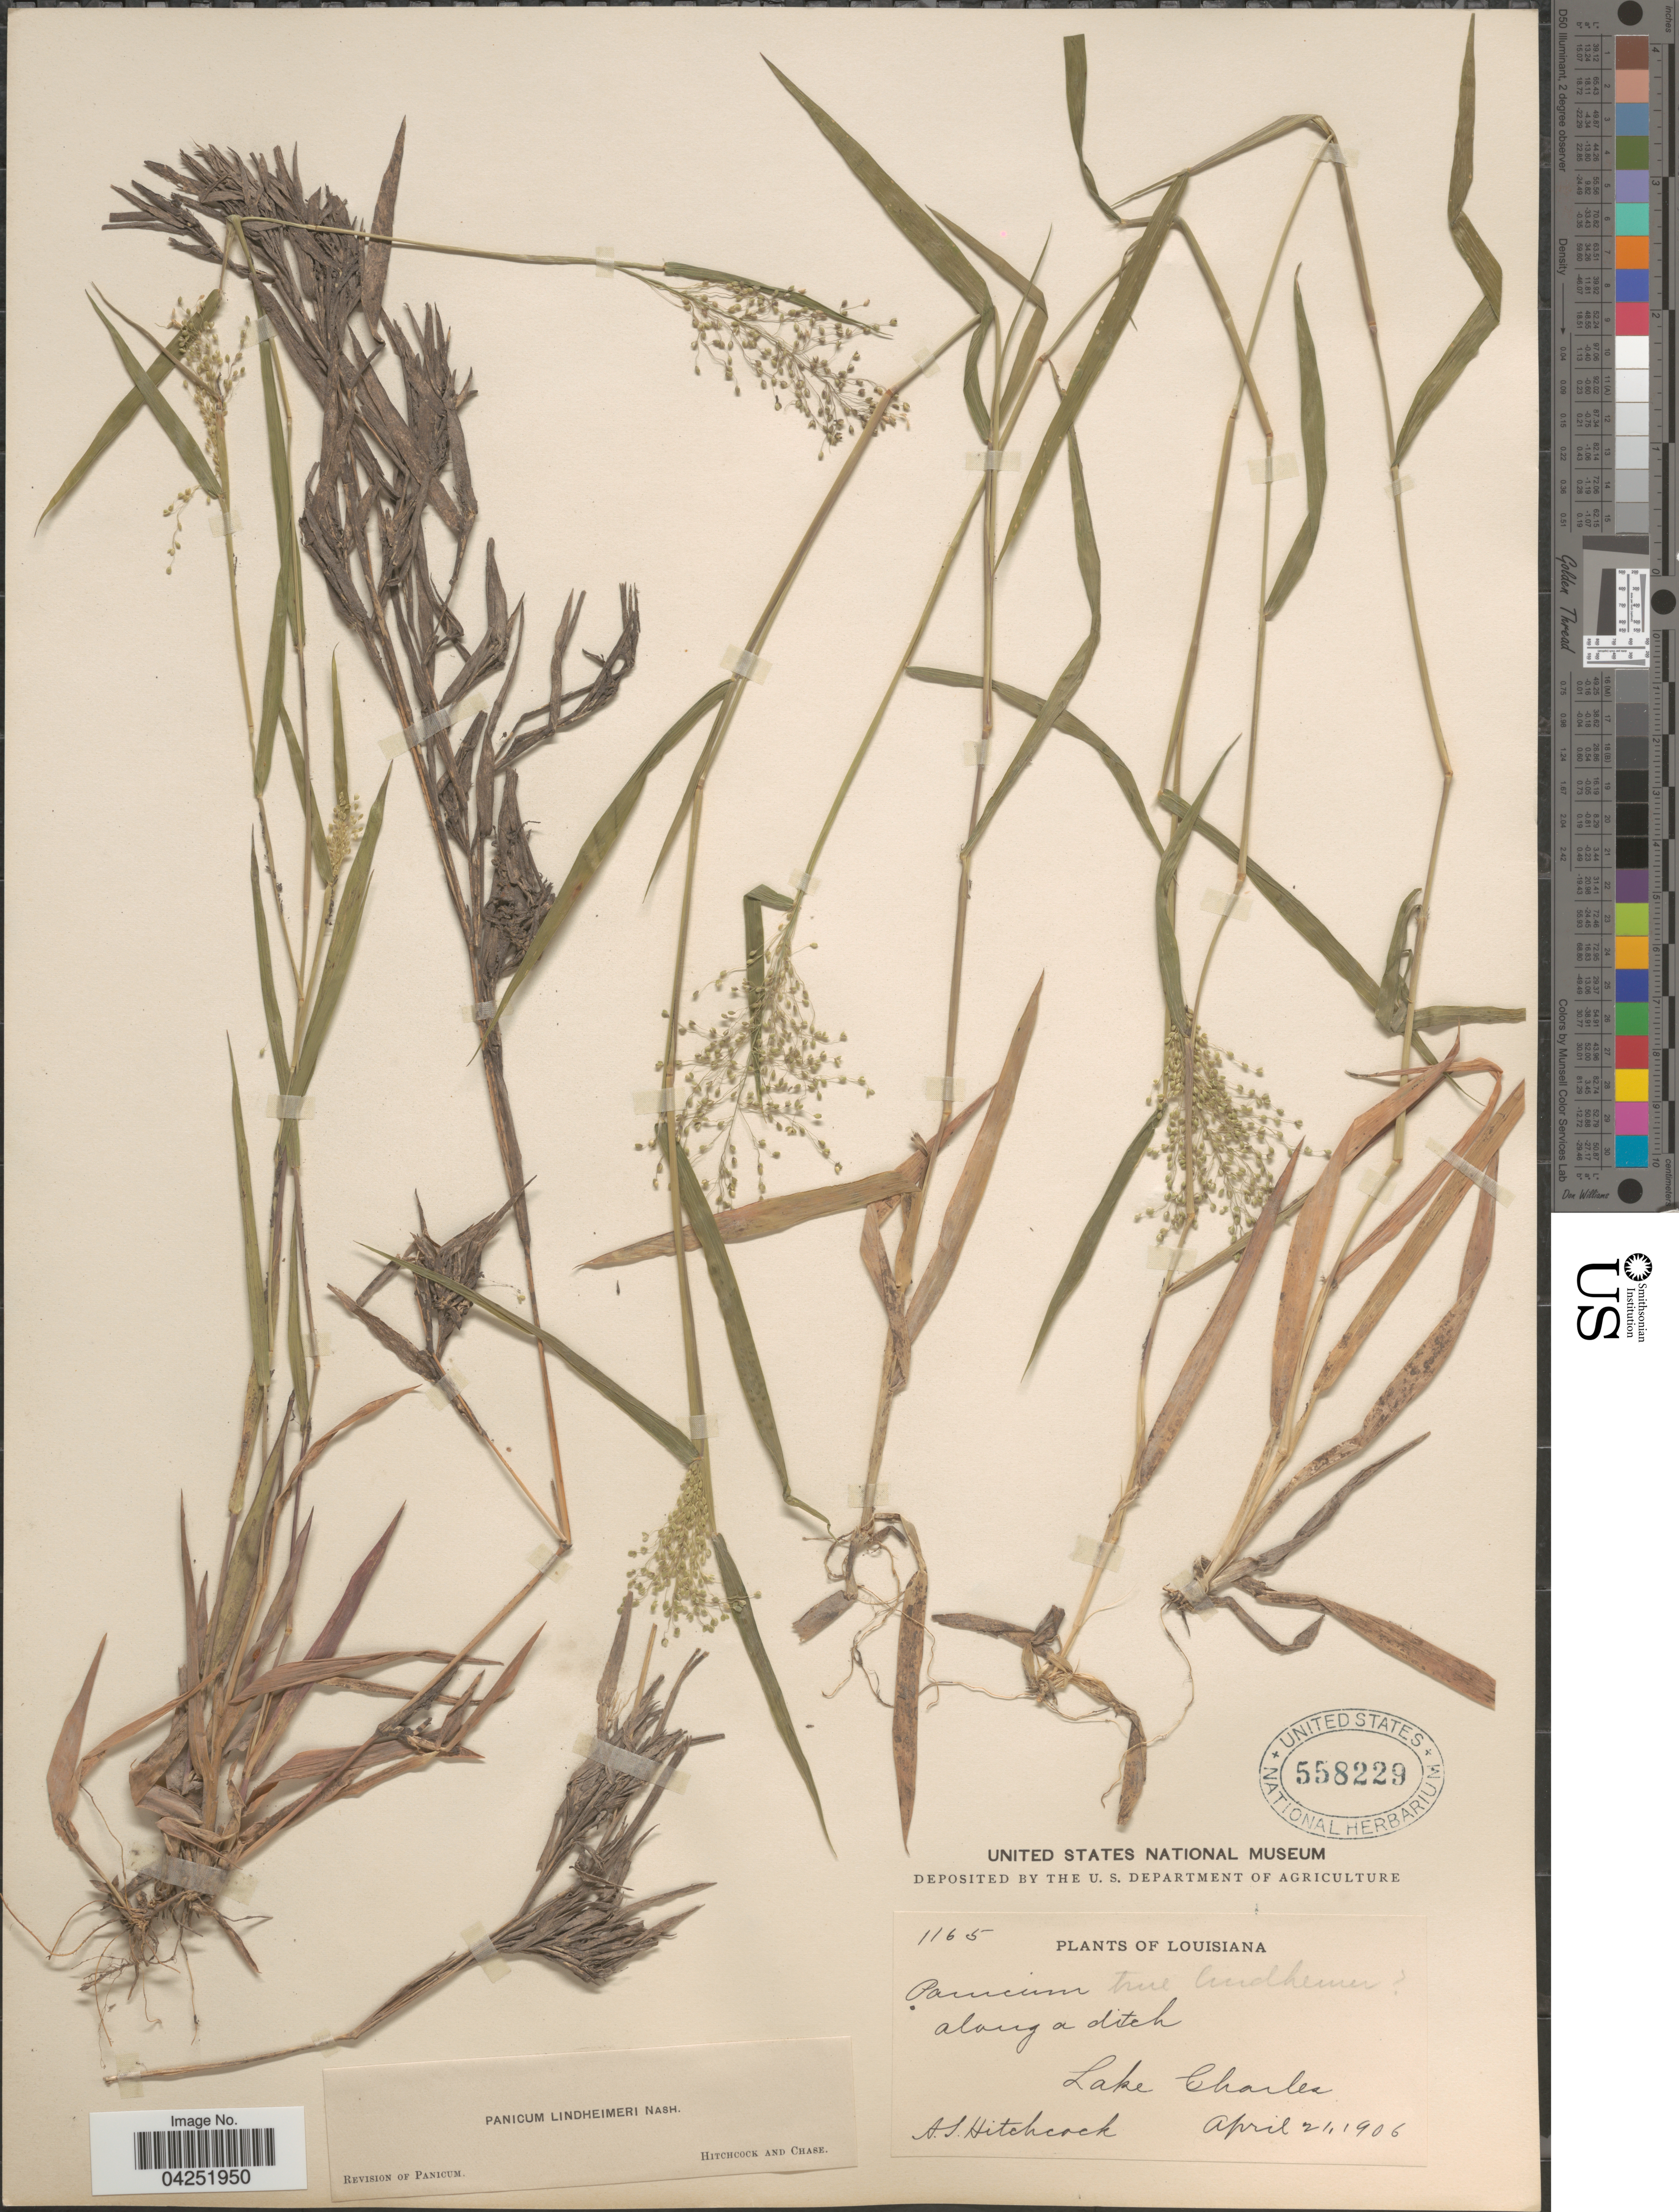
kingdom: Plantae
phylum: Tracheophyta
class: Liliopsida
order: Poales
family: Poaceae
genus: Dichanthelium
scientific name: Dichanthelium acuminatum var. lindheimeri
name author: (Nash) Gould & C.A. Clark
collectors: A. S. Hitchcock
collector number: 1165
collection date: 1906-04-21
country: United States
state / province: Louisiana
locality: Along a ditch Lake Charles.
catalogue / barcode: US 558229